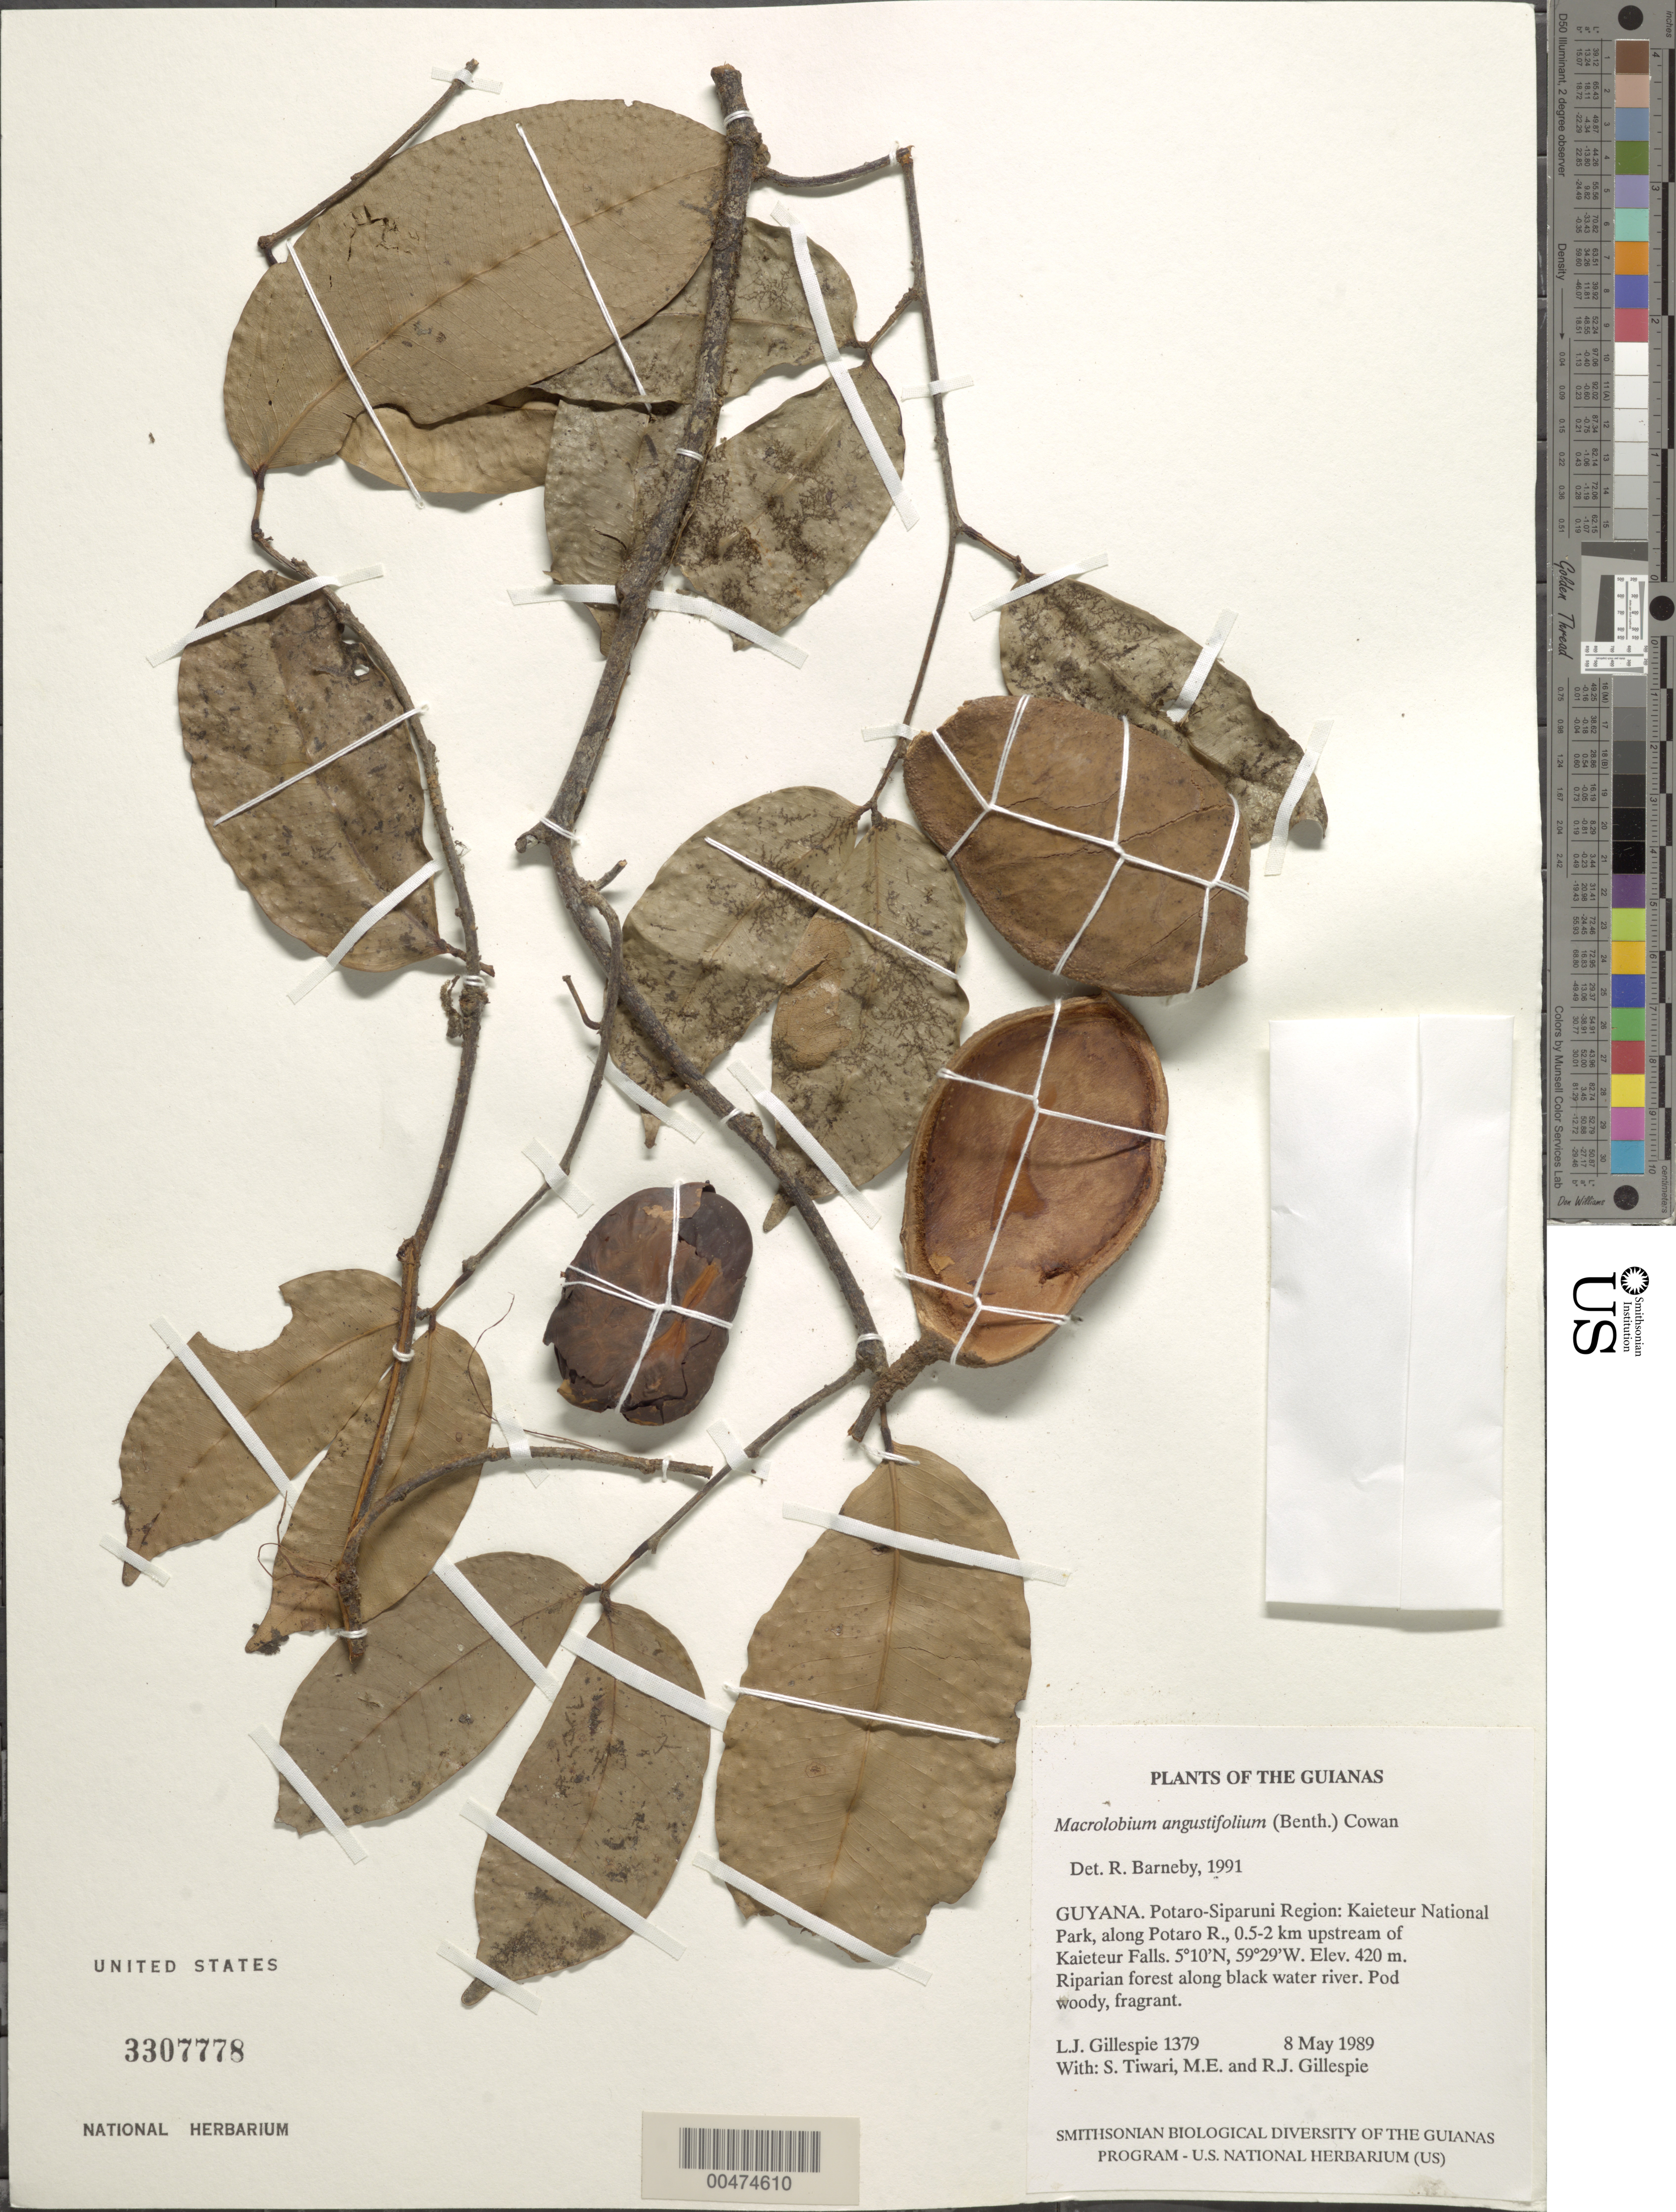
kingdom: Plantae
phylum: Tracheophyta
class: Magnoliopsida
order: Fabales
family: Fabaceae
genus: Macrolobium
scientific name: Macrolobium sp.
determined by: Trujillo, A. M.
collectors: L. J. Gillespie, S. Tiwari, M. Gillespie & R. Gillespie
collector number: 1379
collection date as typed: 8 May 1989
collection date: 1989-05-08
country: Guyana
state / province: Potaro-Siparuni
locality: Kaieteur National Park, along Potaro R., 0.5-2 km upstream of Kaieteur Falls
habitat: Riparian forest along black water river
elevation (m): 420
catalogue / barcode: US 3307778